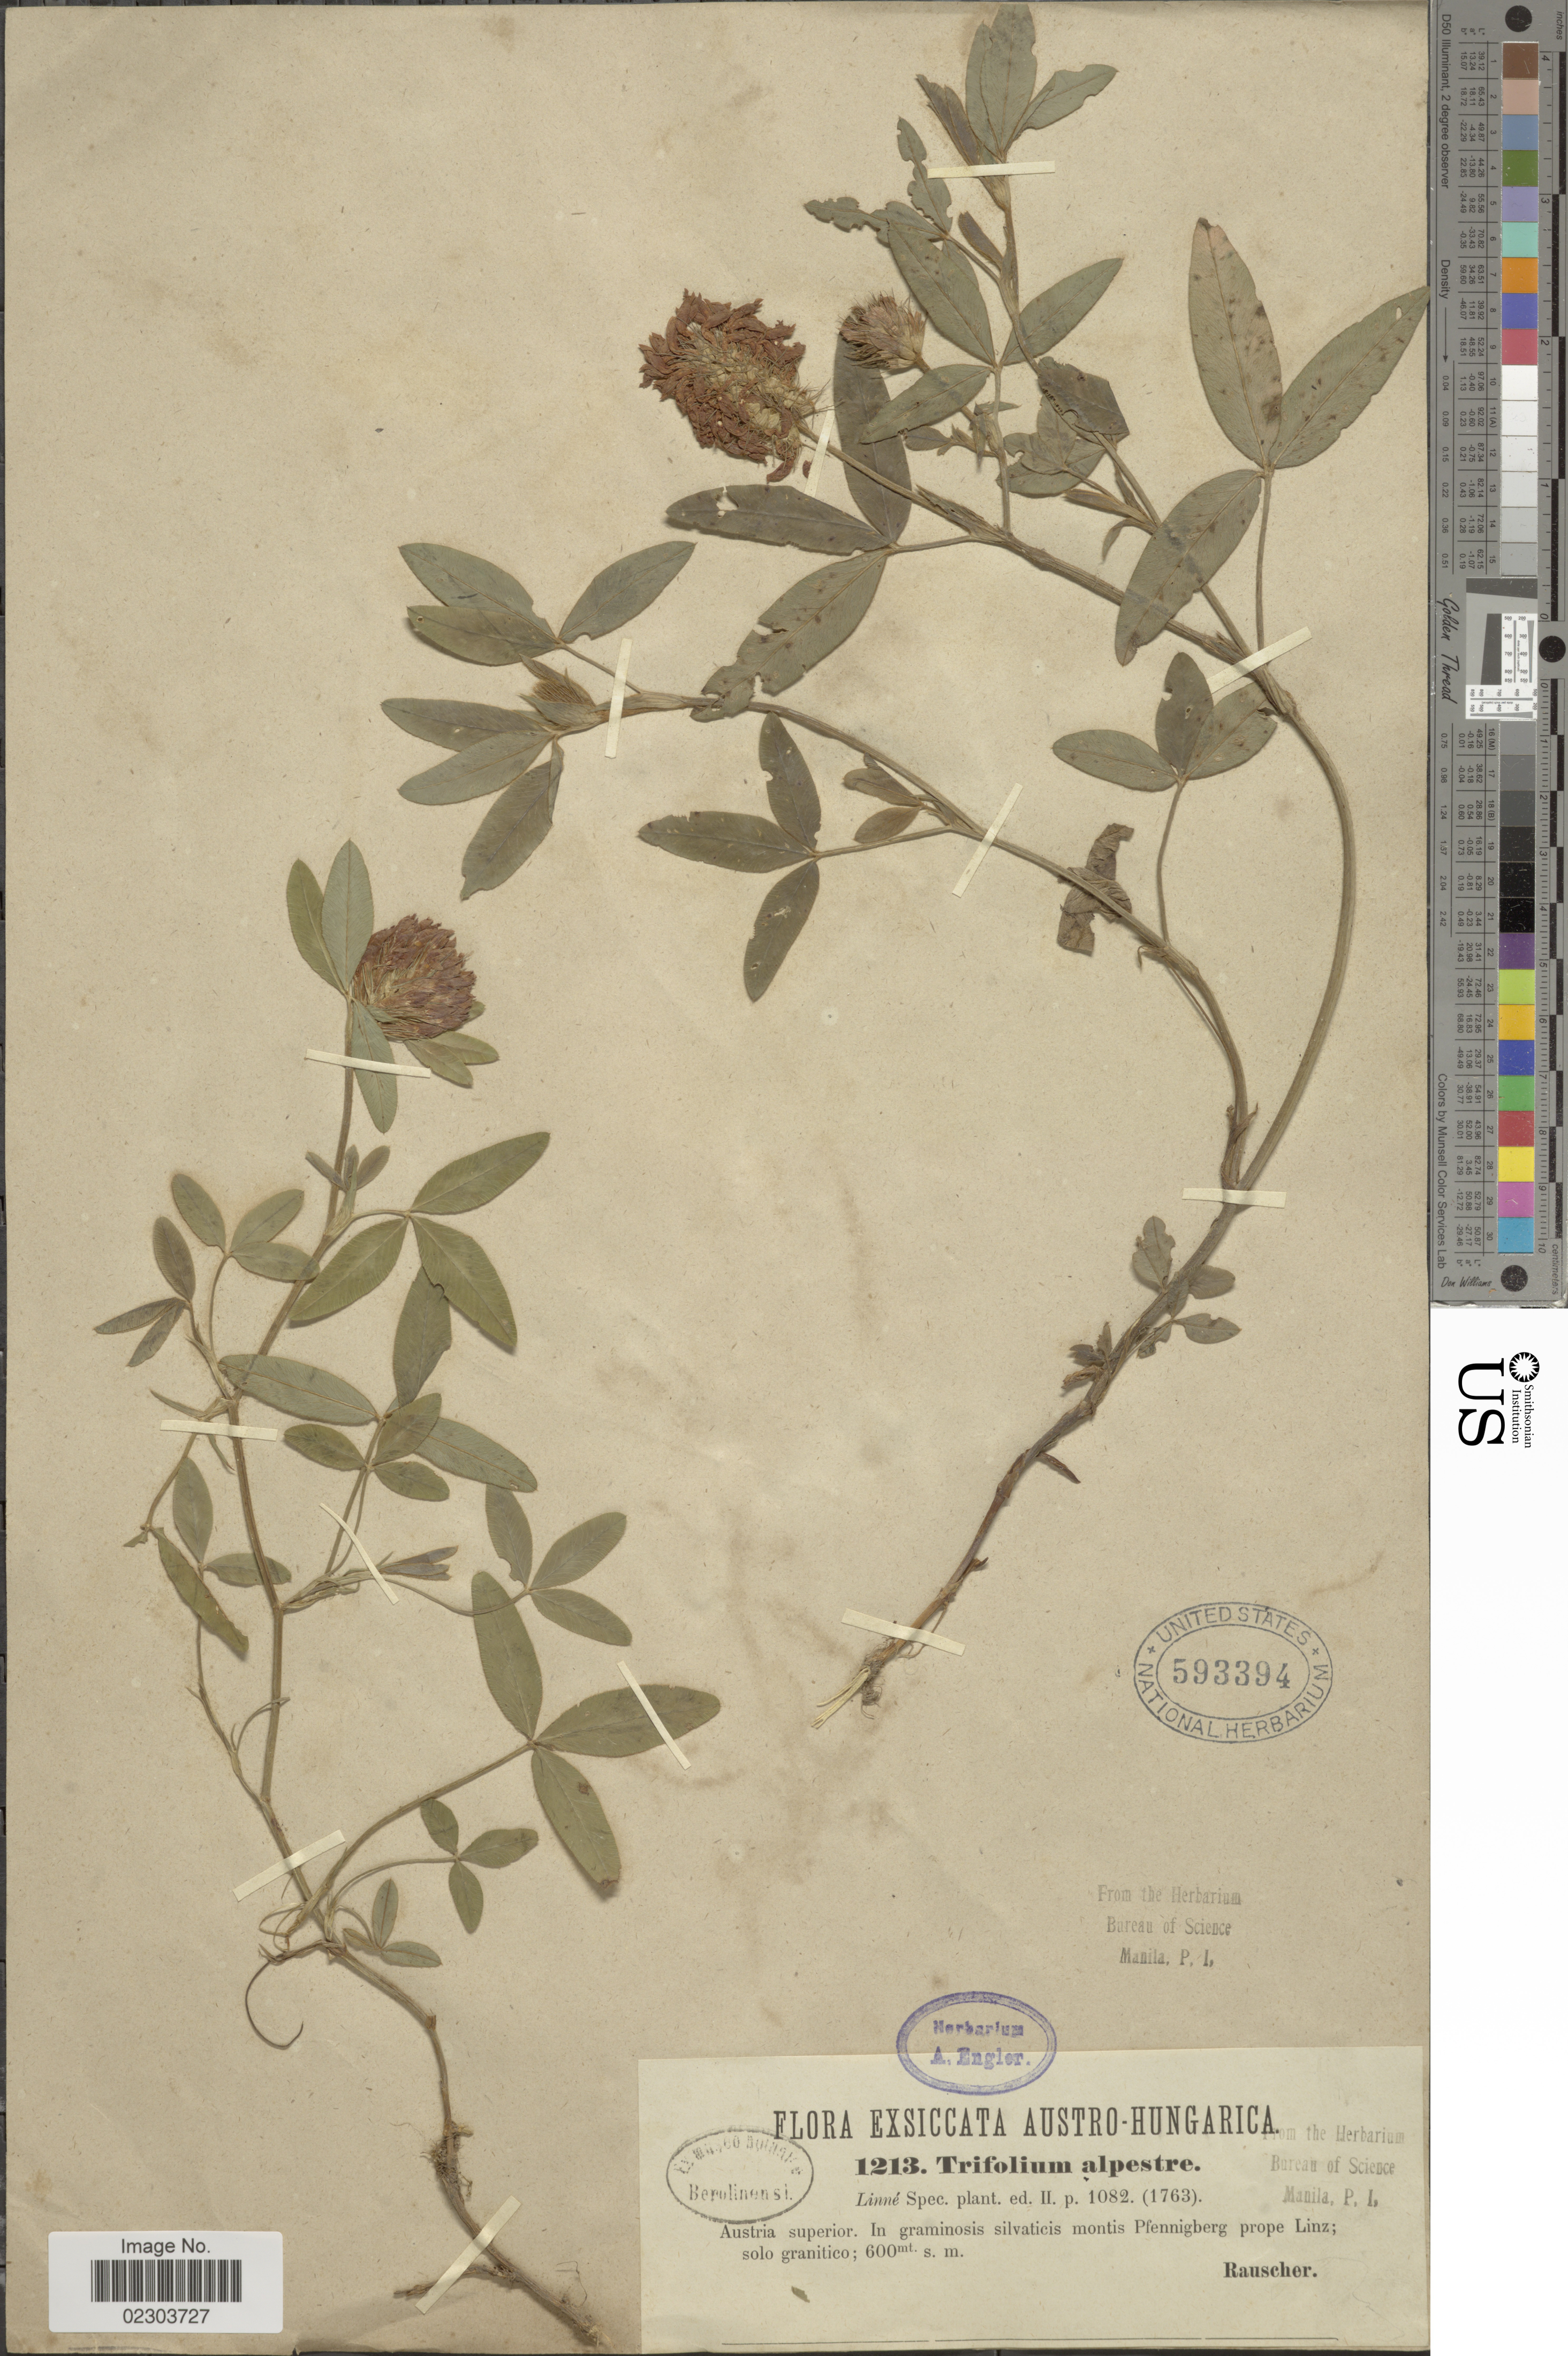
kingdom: Plantae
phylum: Tracheophyta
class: Magnoliopsida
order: Fabales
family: Fabaceae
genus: Trifolium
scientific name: Trifolium alpestre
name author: L.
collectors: -. Rauscher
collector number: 1213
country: Austria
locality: Austro-Hungarica, Austria superior: in graminosis silvaticis montis Pfenningberg prope Linz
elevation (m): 600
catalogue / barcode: US 593394